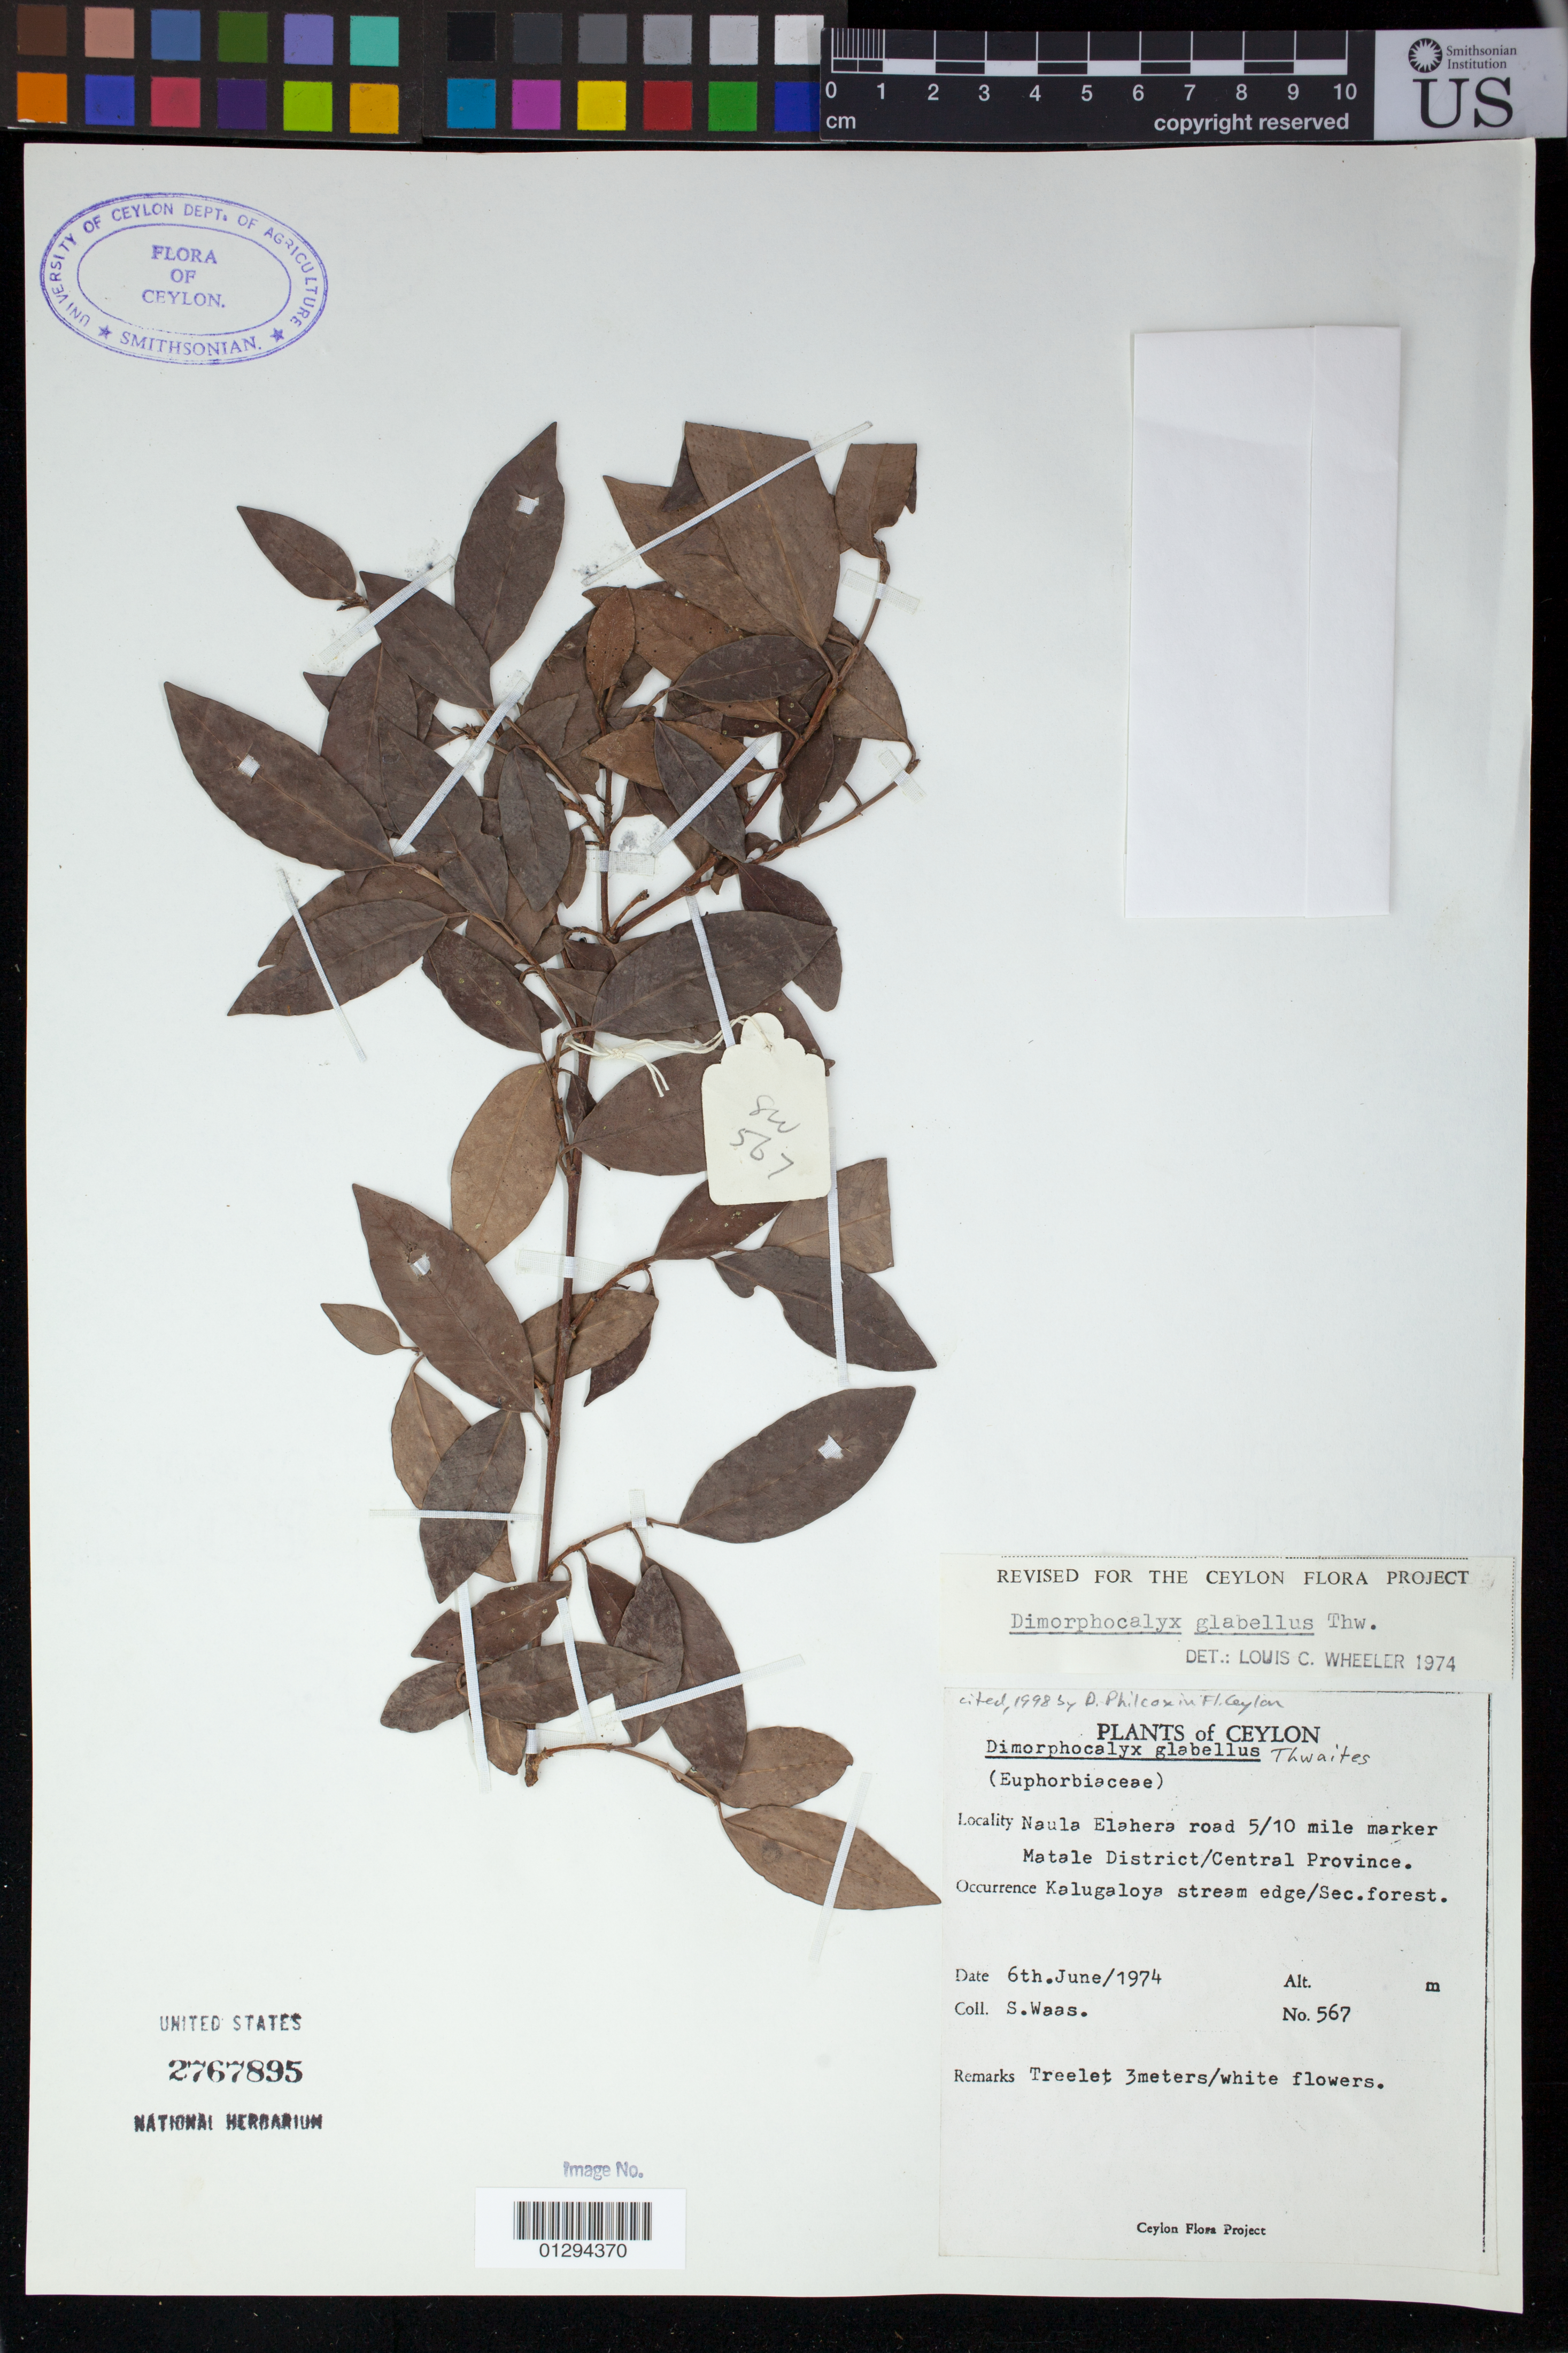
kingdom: Plantae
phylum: Tracheophyta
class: Magnoliopsida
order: Malpighiales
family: Euphorbiaceae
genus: Dimorphocalyx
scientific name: Dimorphocalyx glabellus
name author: Thwaites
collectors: S. Waas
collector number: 567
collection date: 1974-06-06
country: Sri Lanka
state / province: Central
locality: Naula Elahera road 5/10 mile marker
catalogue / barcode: US 2767895